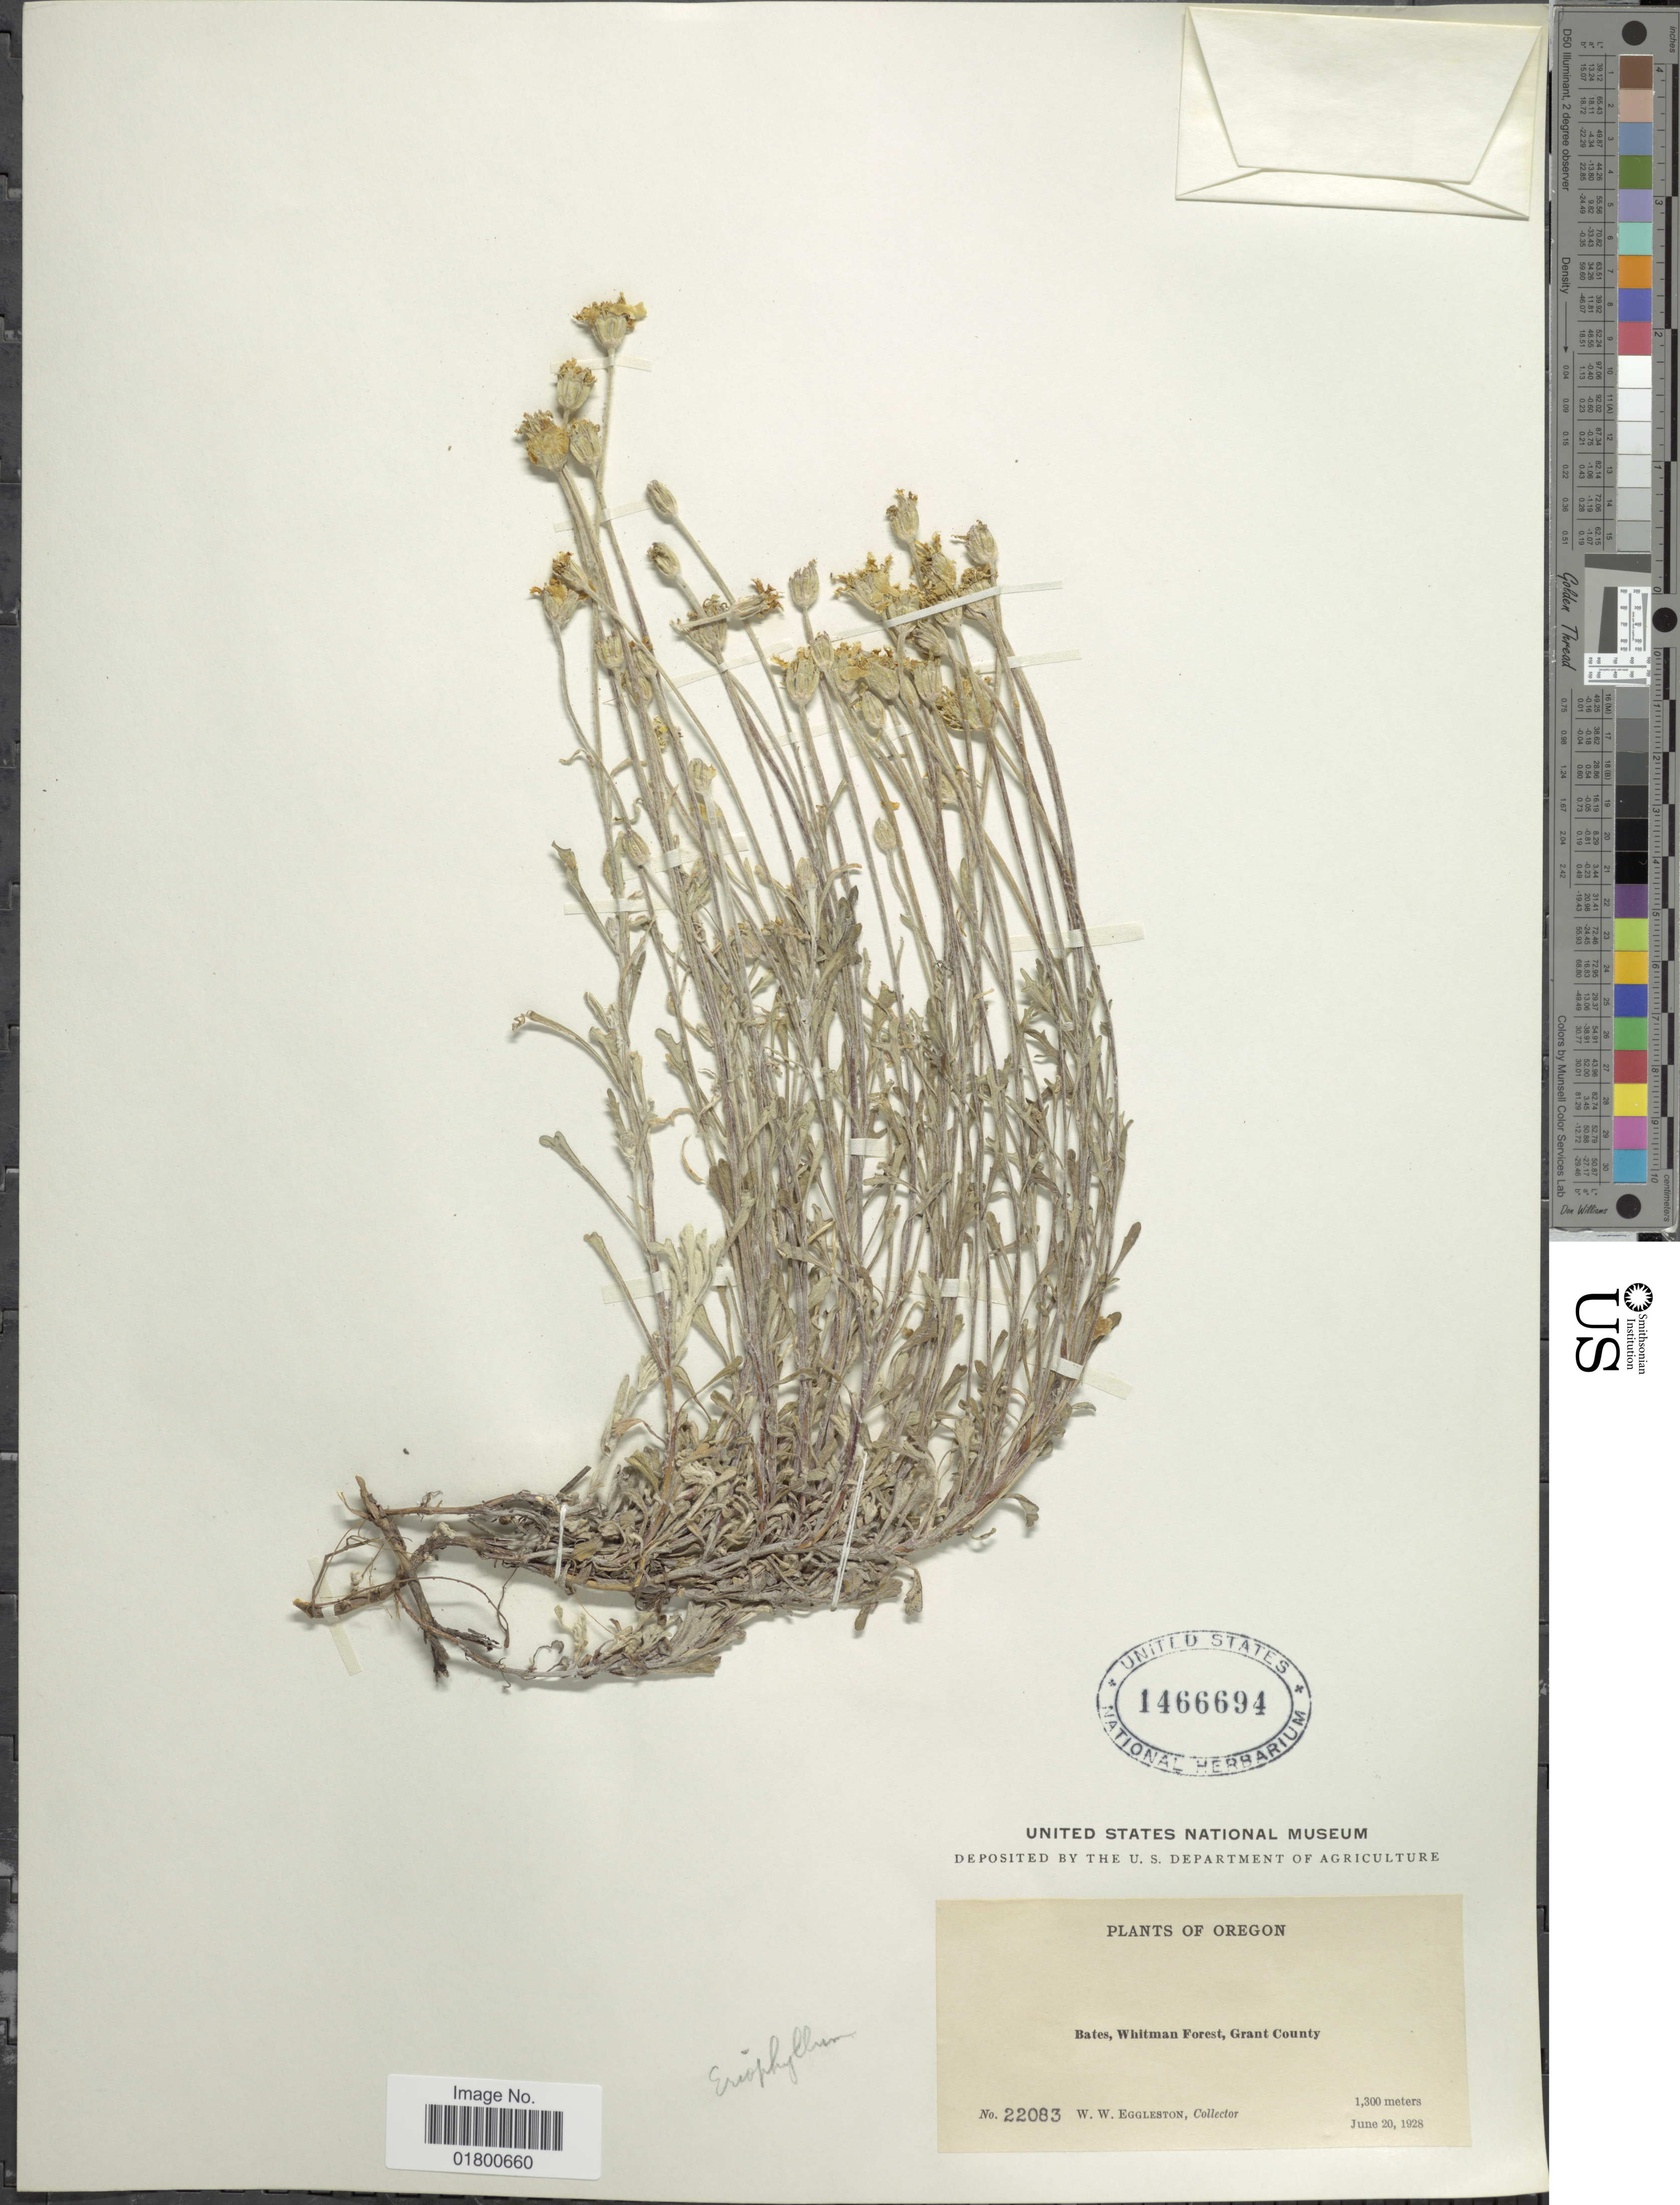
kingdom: Plantae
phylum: Tracheophyta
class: Magnoliopsida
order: Asterales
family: Asteraceae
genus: Eriophyllum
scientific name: Eriophyllum watsonii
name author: A. Gray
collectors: W. W. Eggleston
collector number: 22083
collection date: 1928-06-20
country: United States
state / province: Oregon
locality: Bates, Whitman Forest, Grant County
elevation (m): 1300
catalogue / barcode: US 1466694